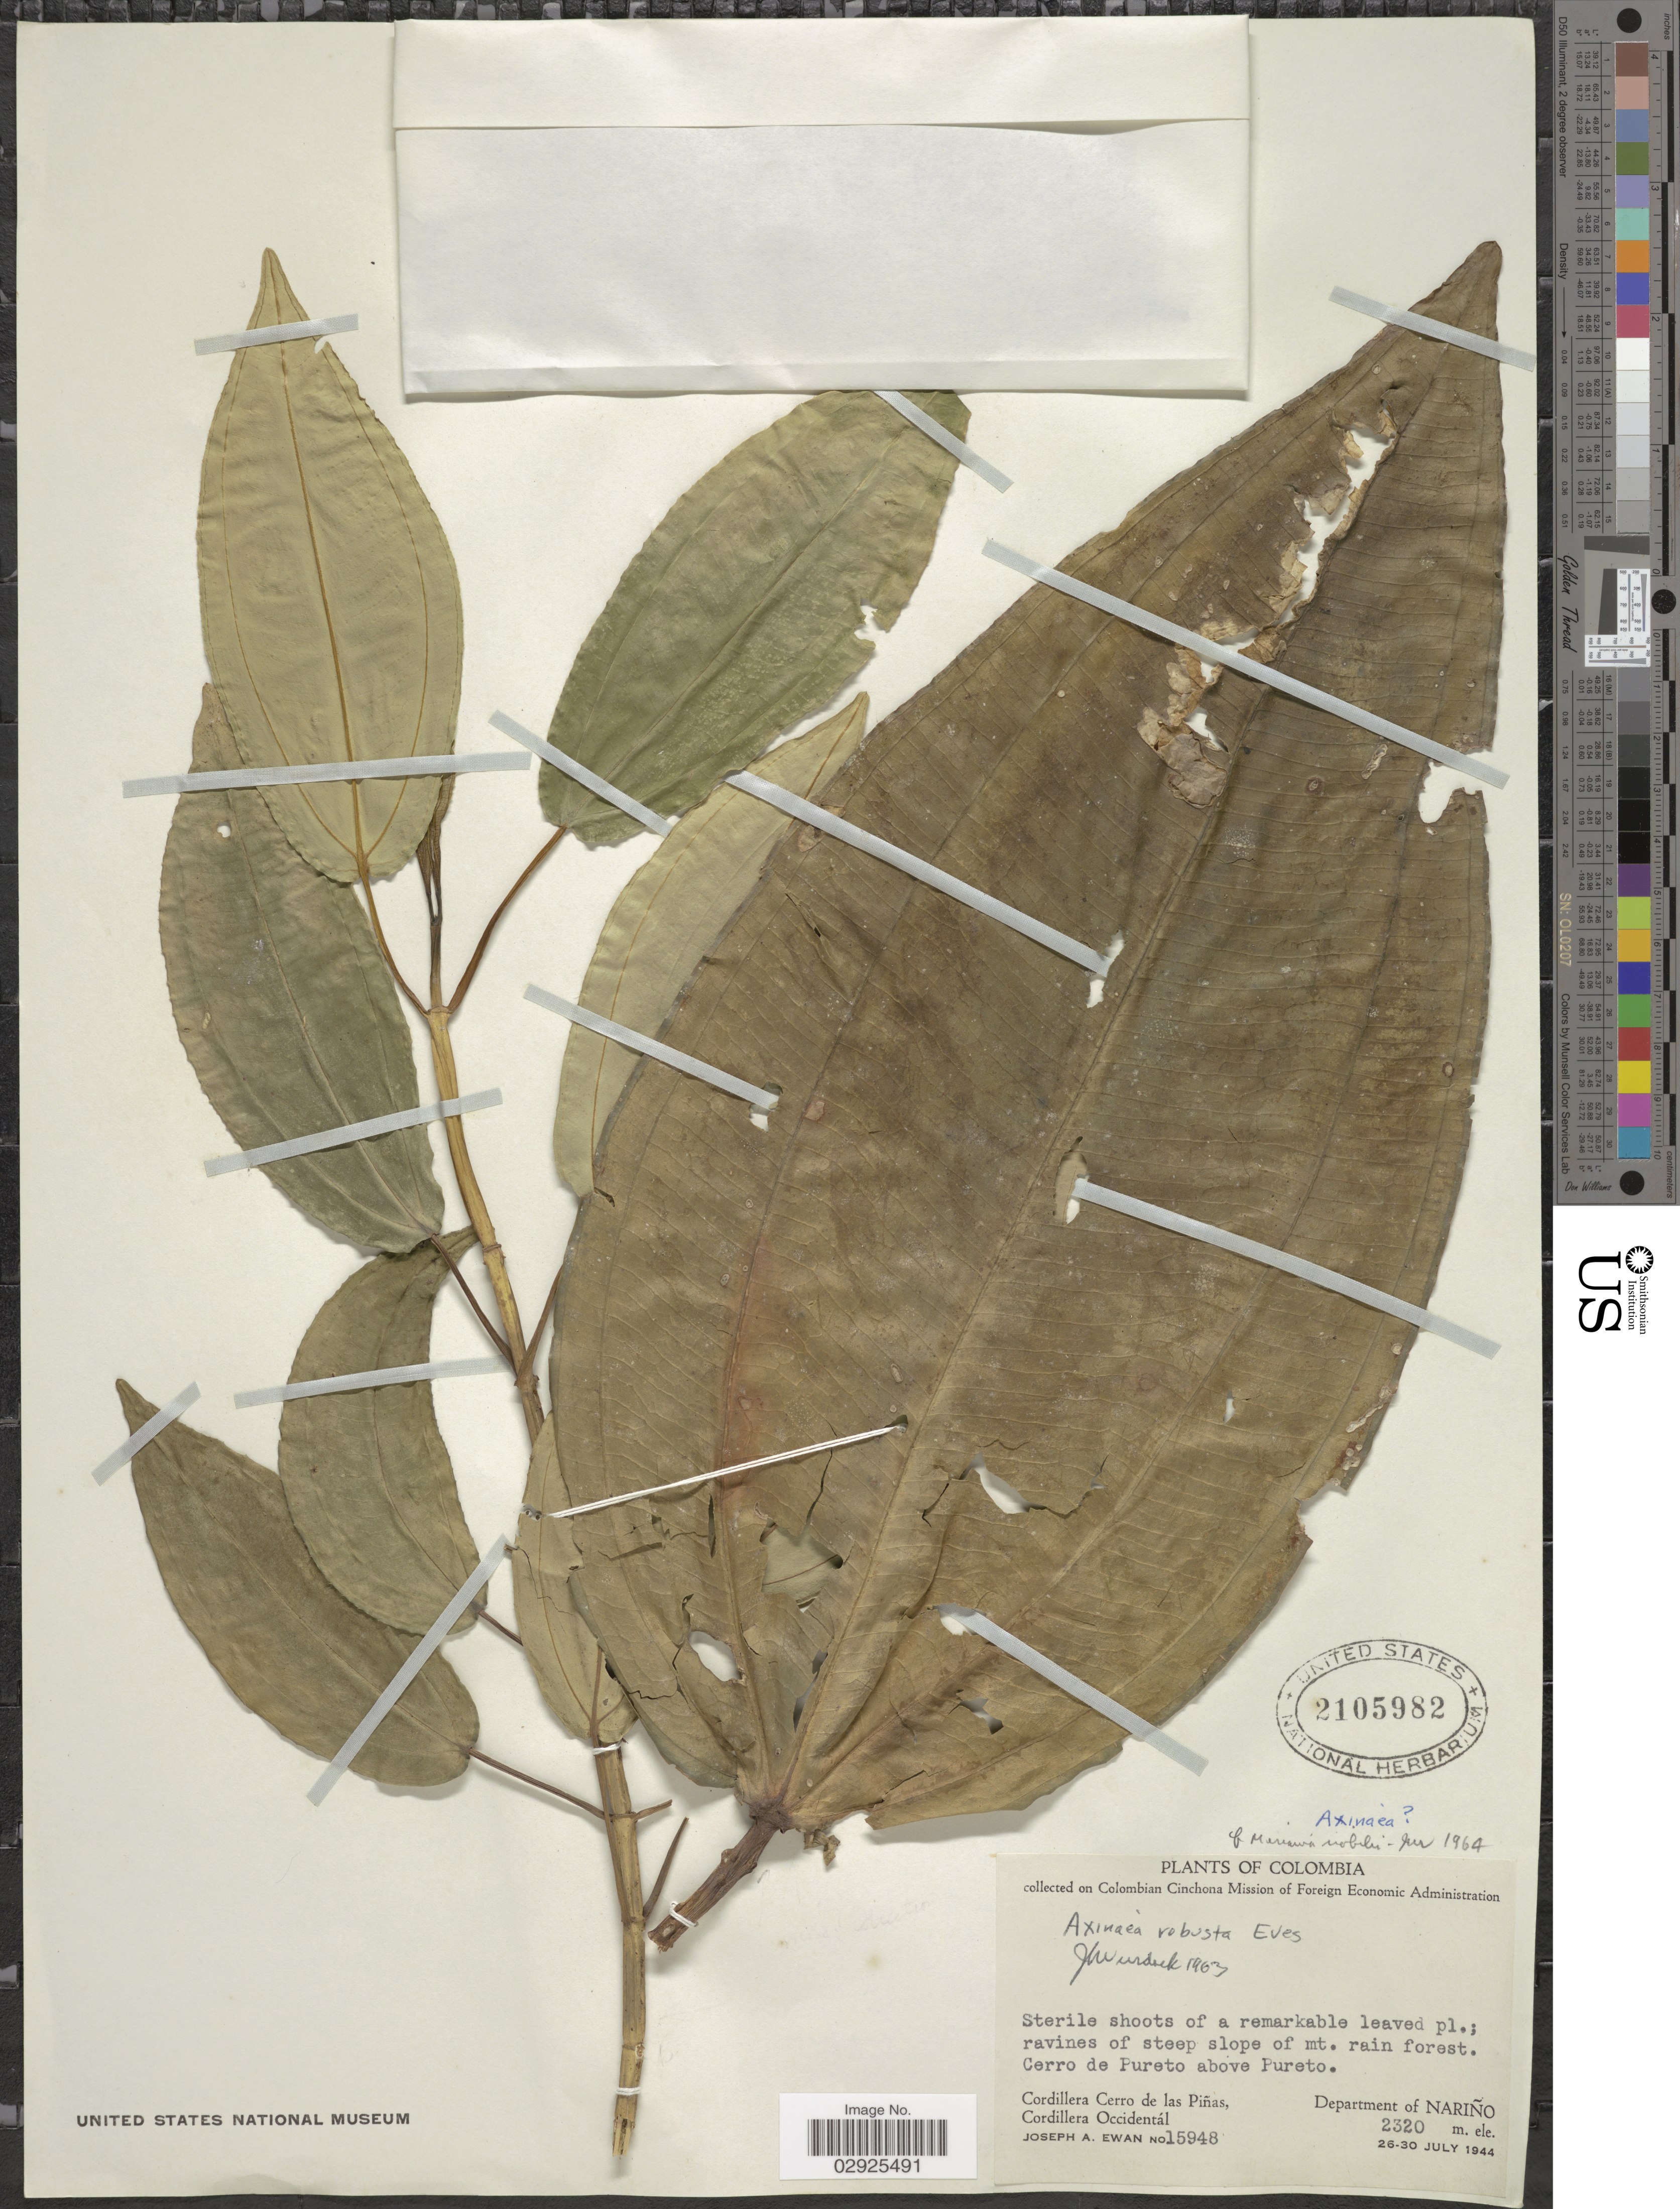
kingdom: Plantae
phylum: Tracheophyta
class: Magnoliopsida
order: Myrtales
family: Melastomataceae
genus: Meriania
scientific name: Meriania nobilis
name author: Triana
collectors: J. A. Ewan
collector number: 15948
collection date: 1944-07-26/1944-07-30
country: Colombia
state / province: Nariño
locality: Cerro de Pureto above Pureto, Cordillera Cerro de las Piñas, Cordillera Occidentál. Department of Nariño.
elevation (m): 2320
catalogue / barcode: US 2105982